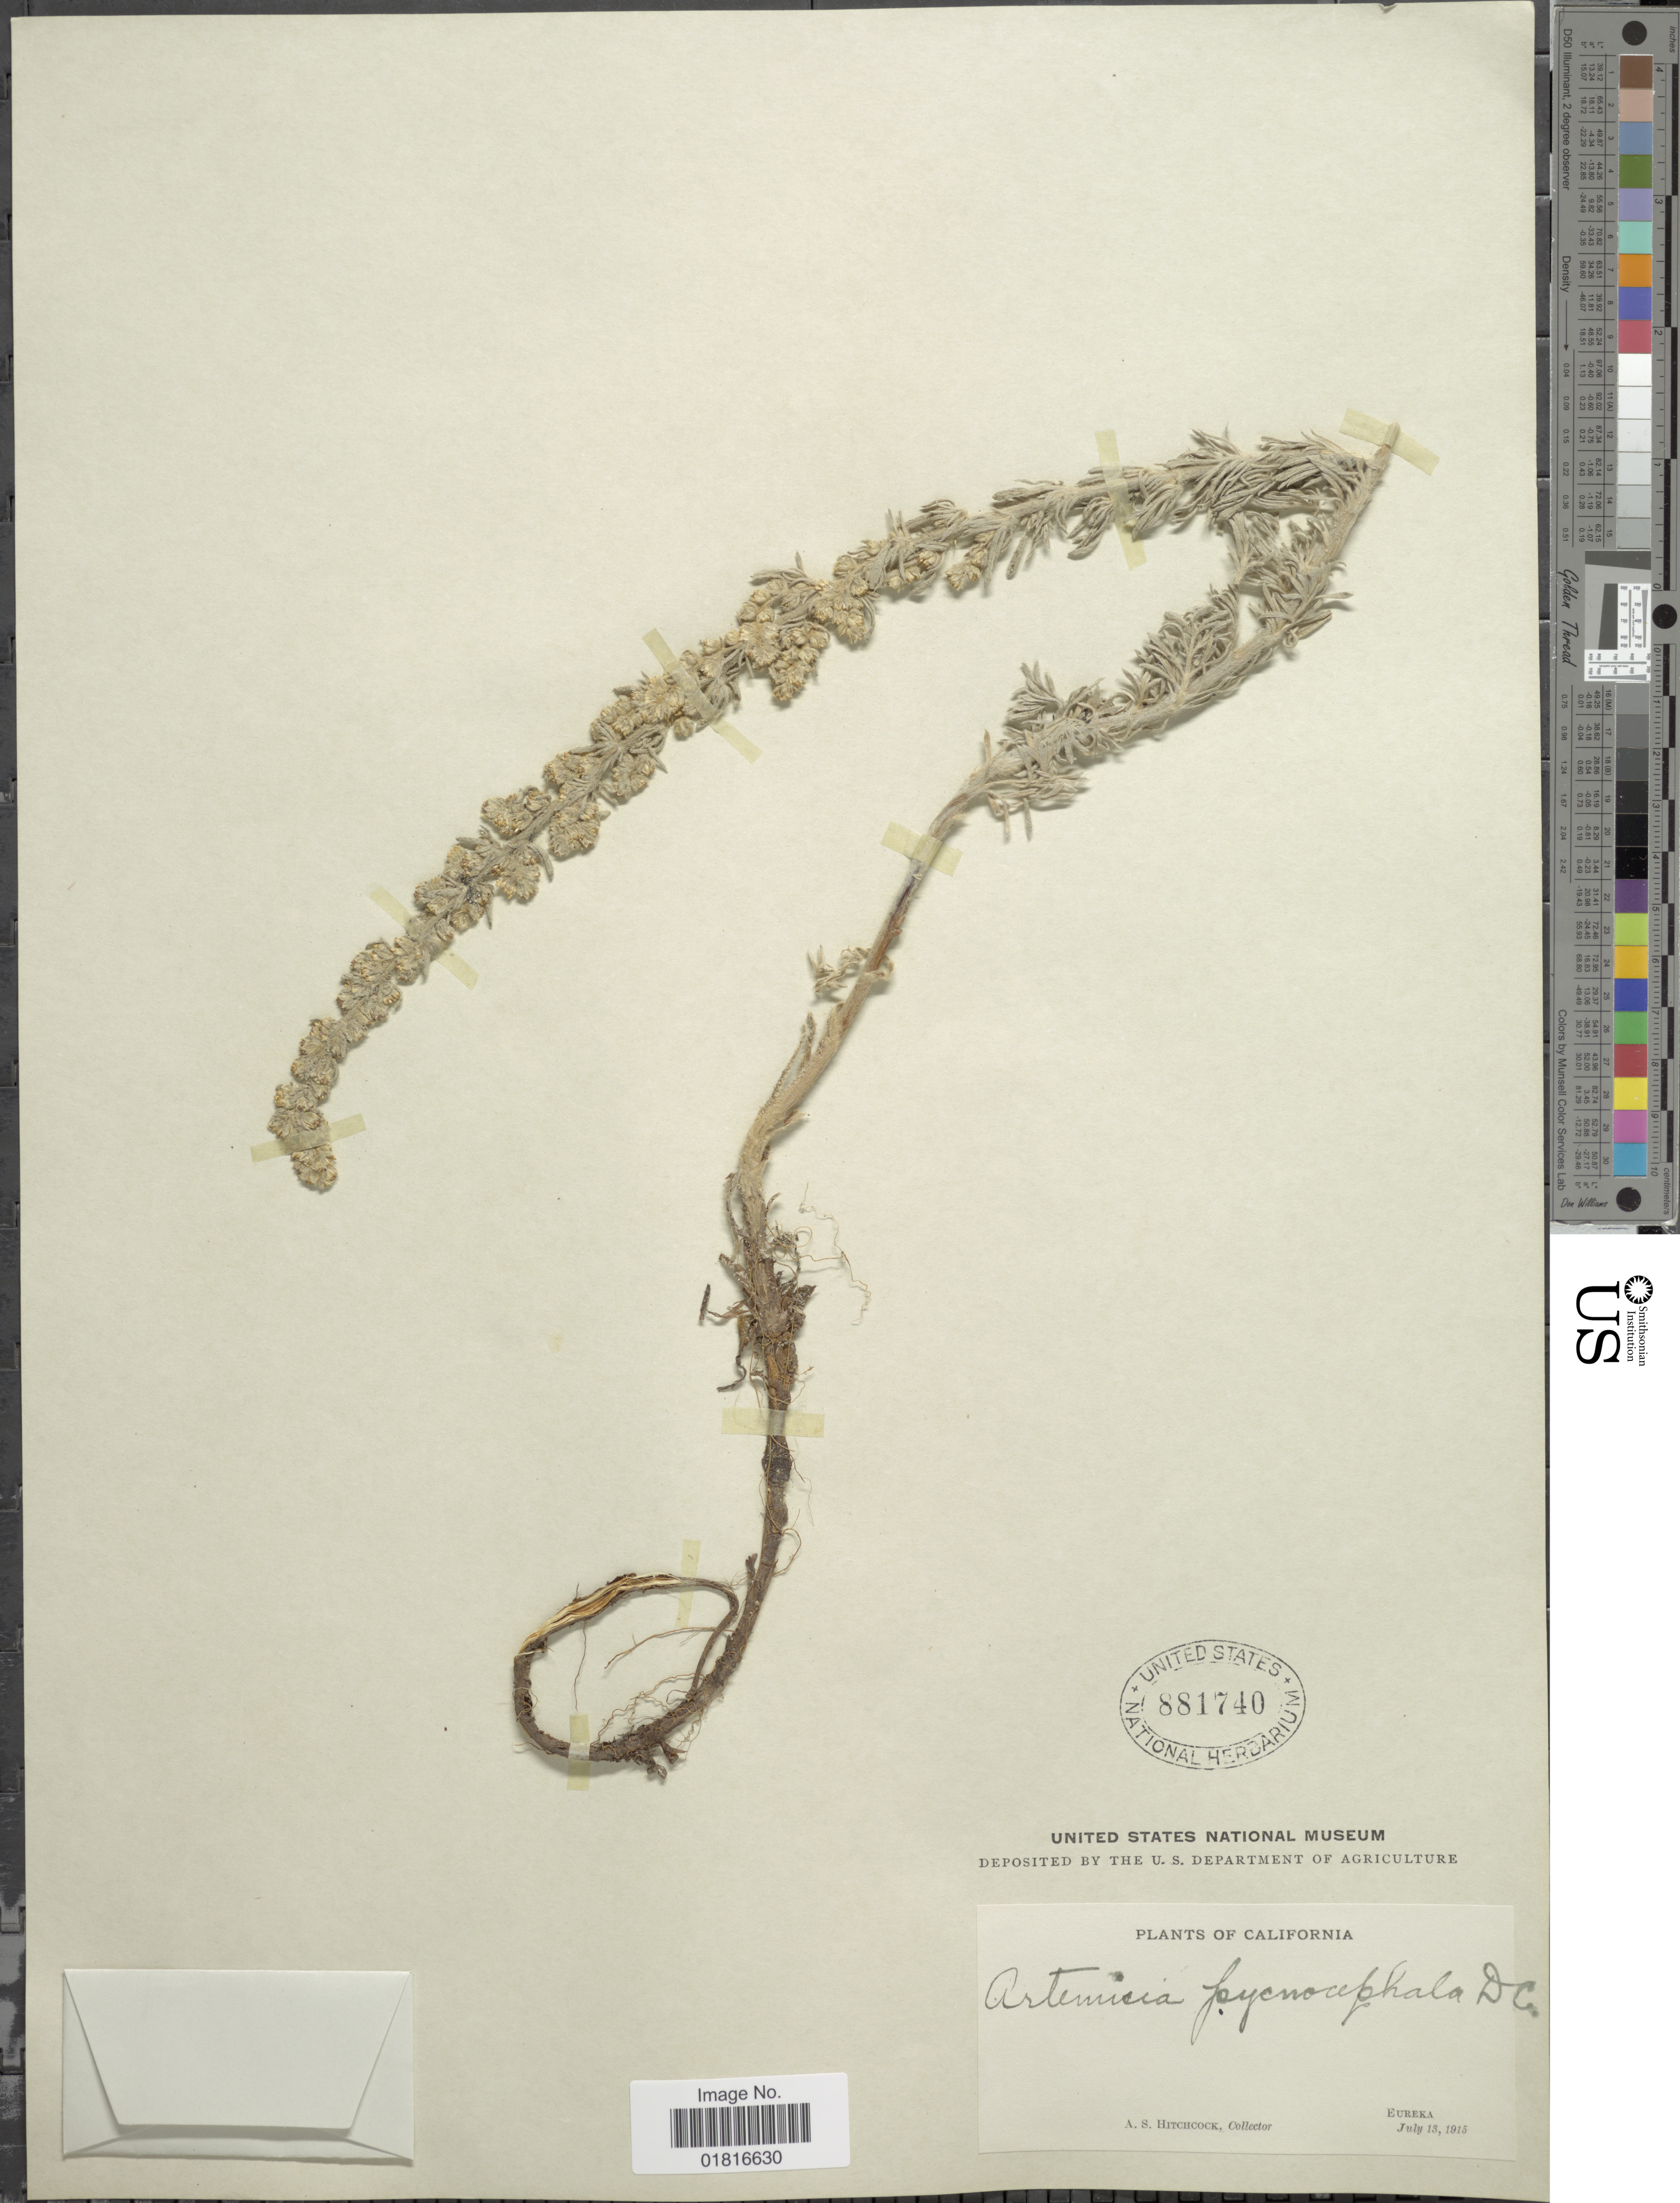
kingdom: Plantae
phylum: Tracheophyta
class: Magnoliopsida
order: Asterales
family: Asteraceae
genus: Artemisia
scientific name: Artemisia pycnocephala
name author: DC.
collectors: A. S. Hitchcock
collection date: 1915-07-13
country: United States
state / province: California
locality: Eureka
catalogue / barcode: US 881740